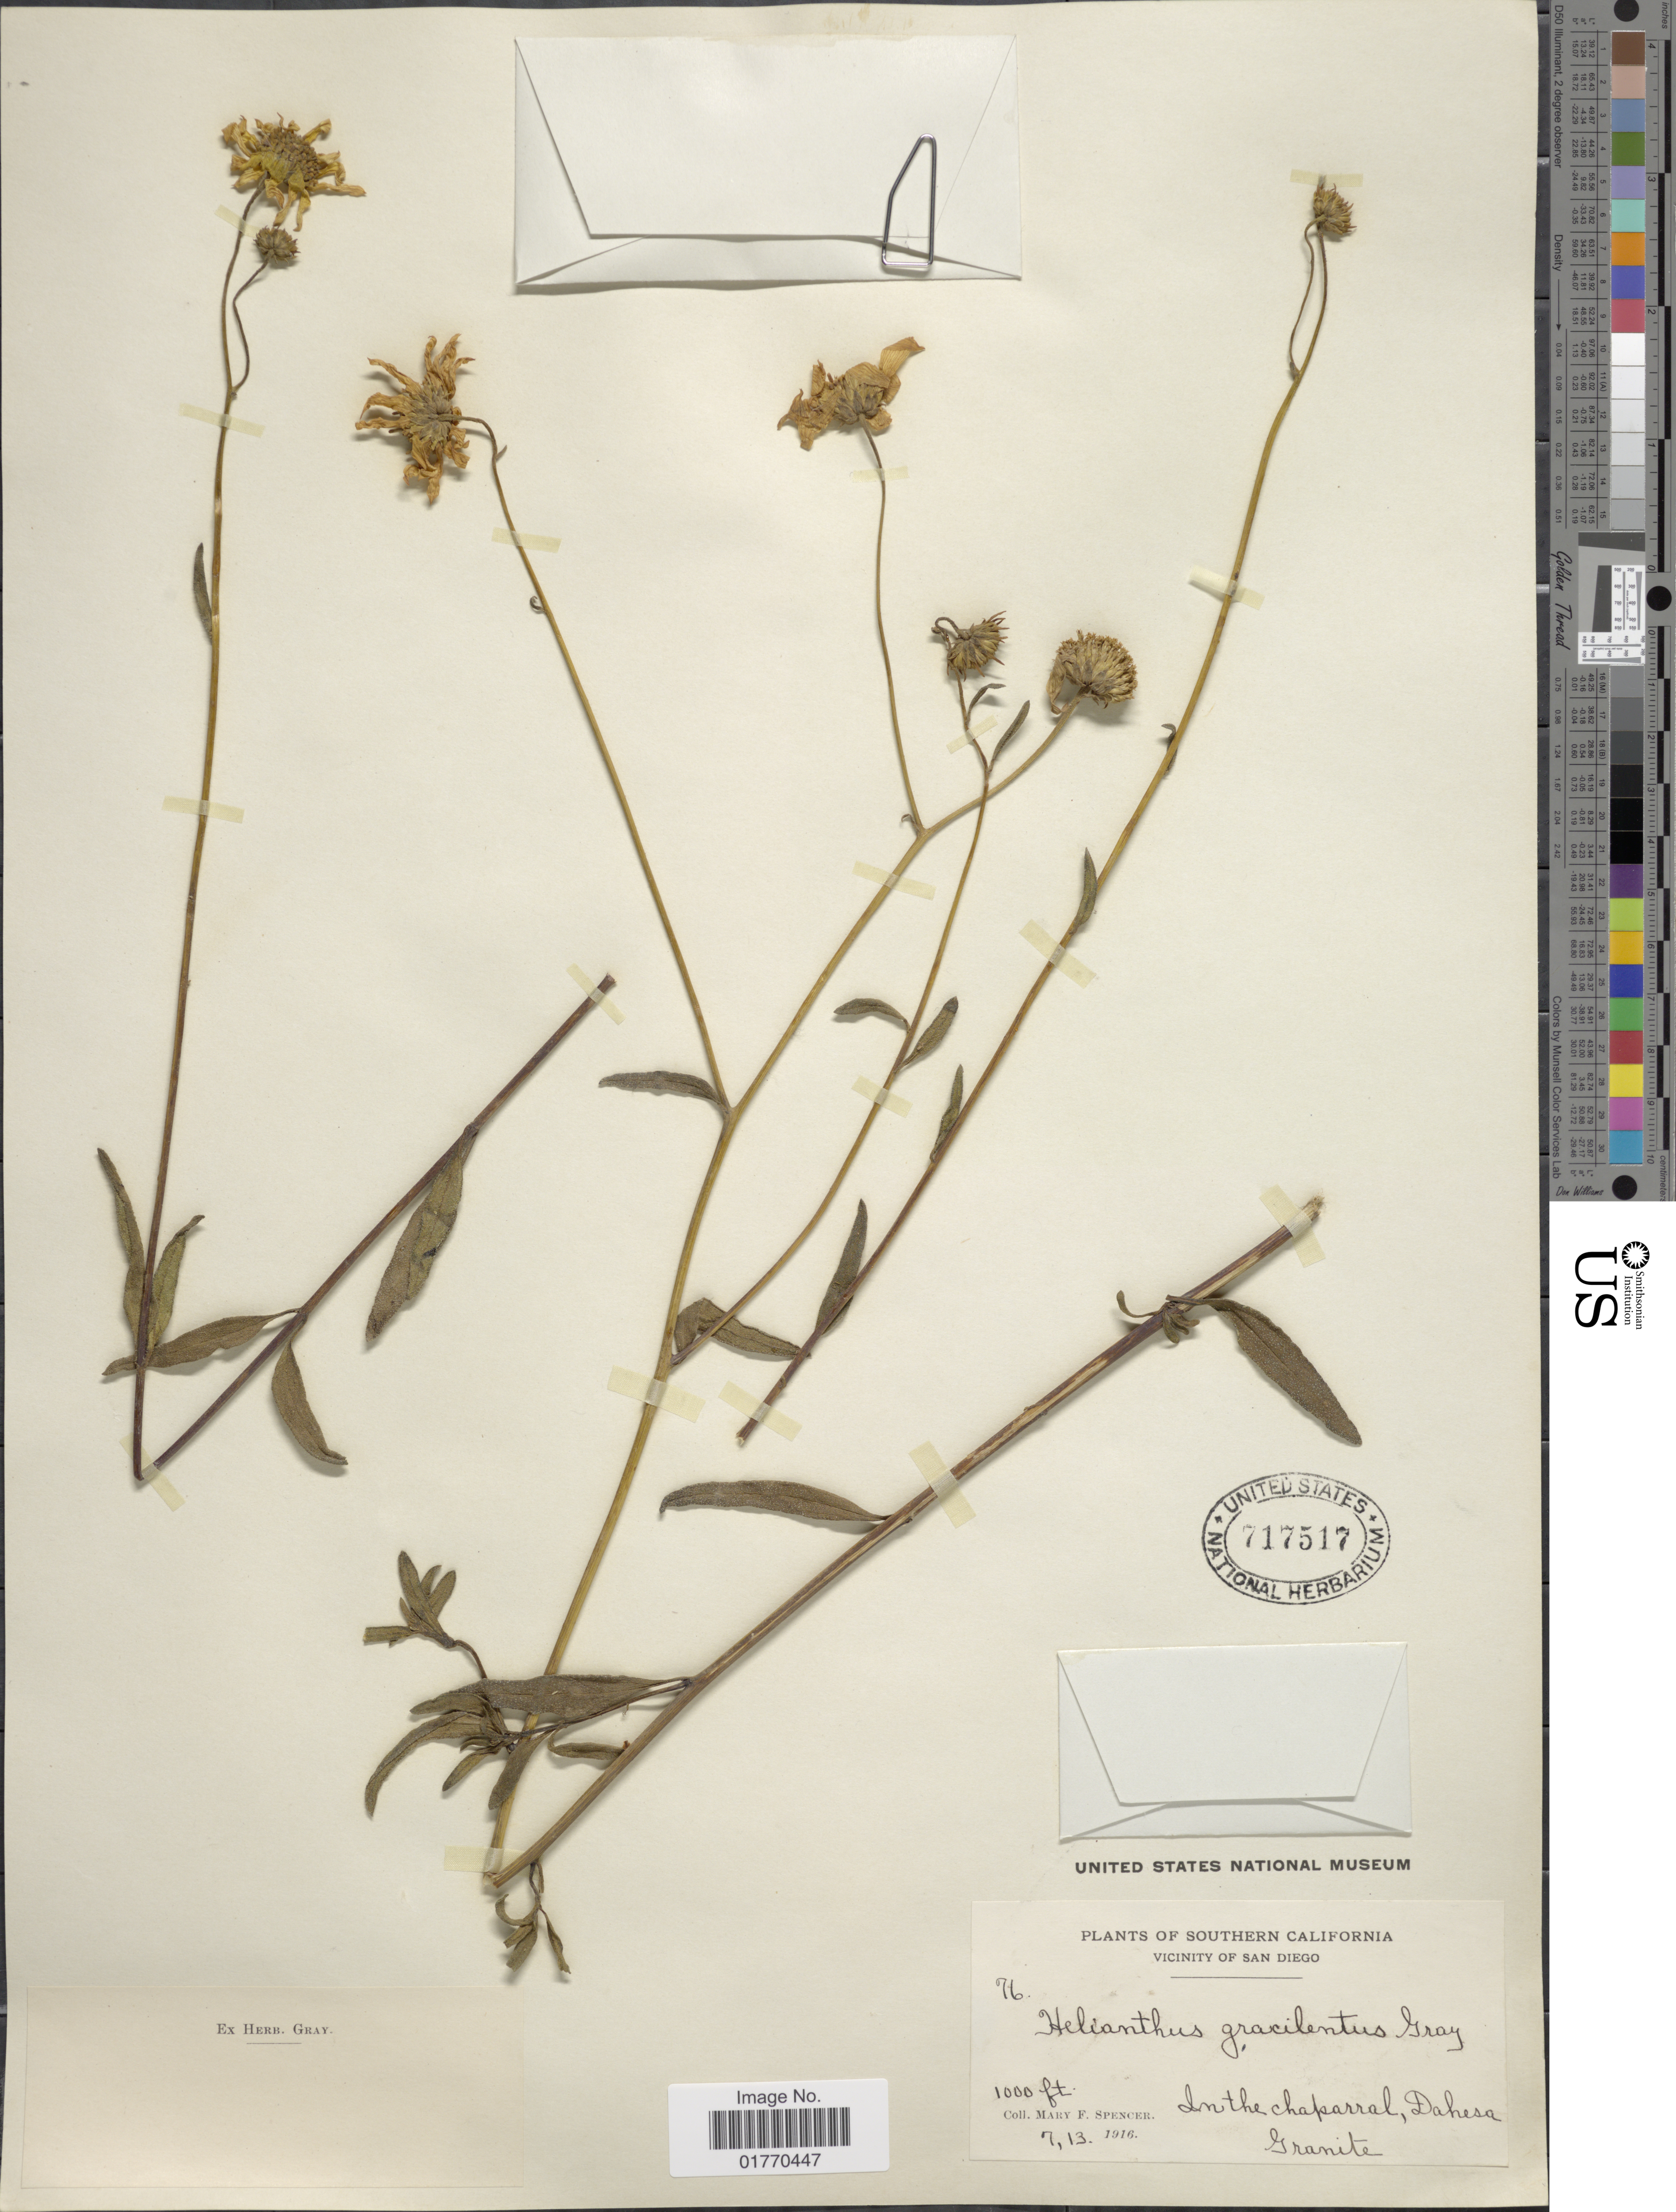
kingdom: Plantae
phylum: Tracheophyta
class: Magnoliopsida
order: Asterales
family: Asteraceae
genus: Helianthus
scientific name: Helianthus gracilentus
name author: A. Gray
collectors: M. Spencer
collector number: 76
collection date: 1916-07-13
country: United States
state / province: California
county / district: San Diego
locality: Southern California, Vicinity of San Diego, In the chaparral, Dahesa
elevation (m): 305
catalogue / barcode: US 717517